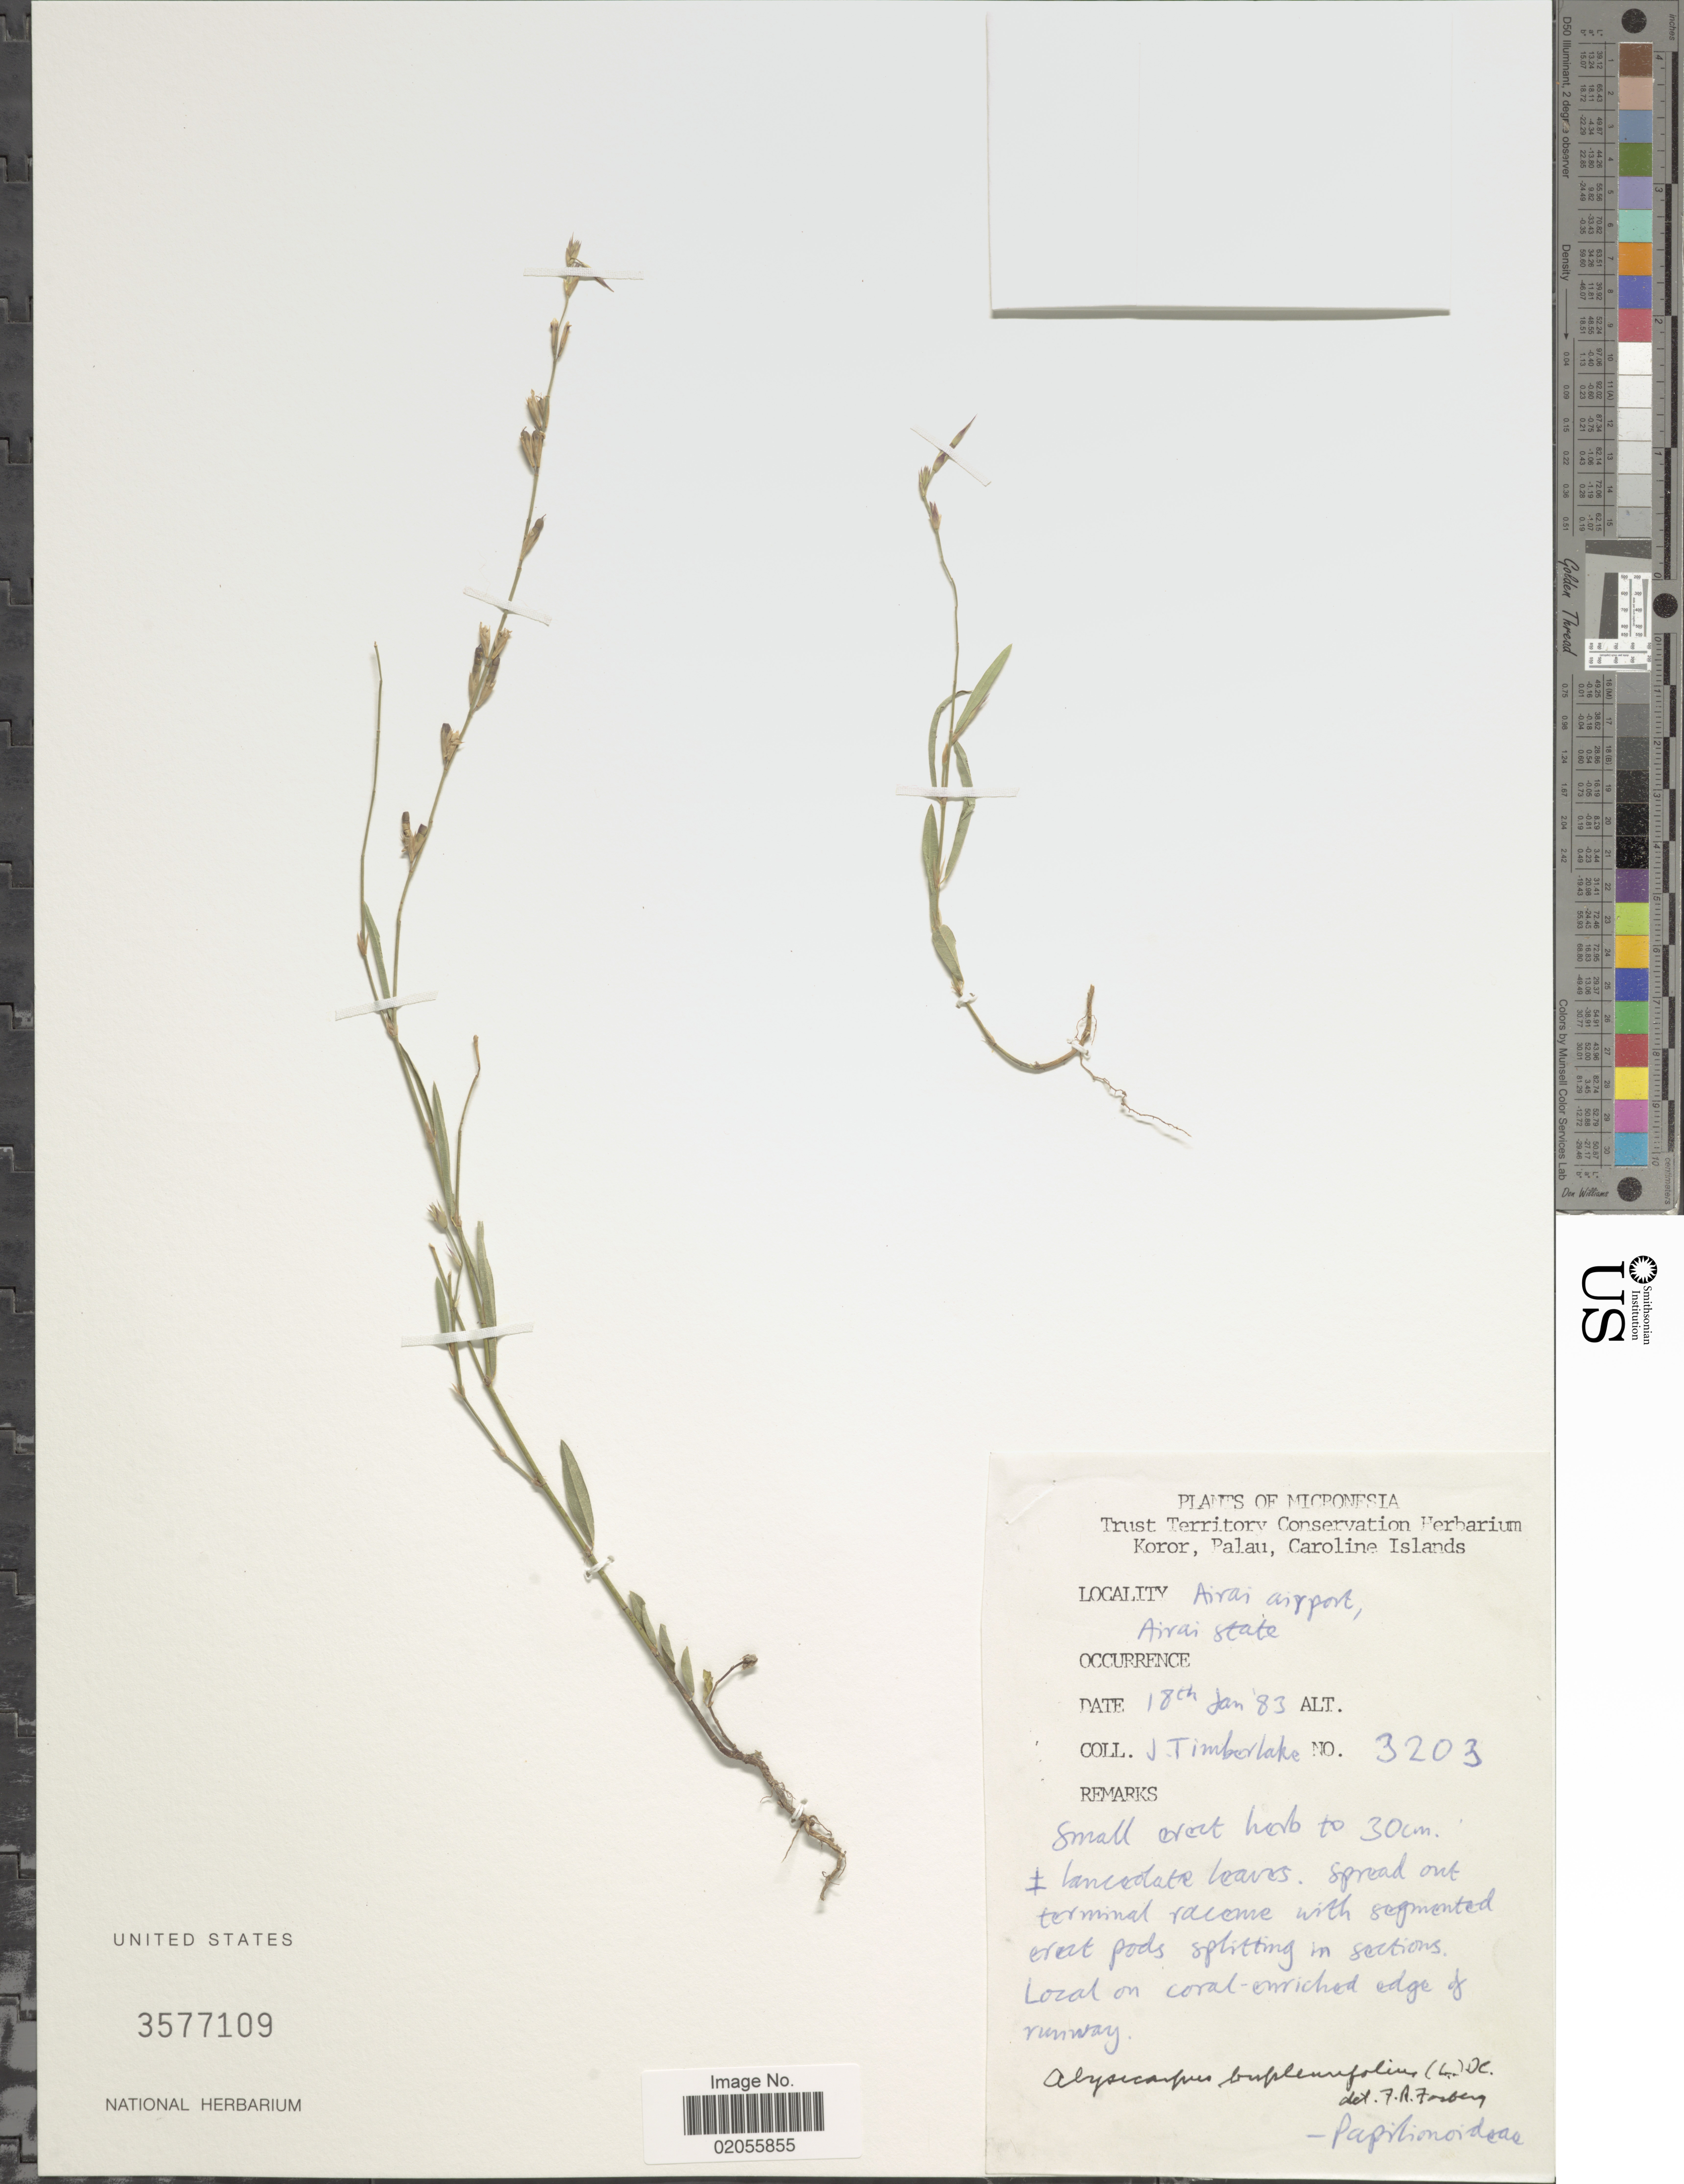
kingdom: Plantae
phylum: Tracheophyta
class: Magnoliopsida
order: Fabales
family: Fabaceae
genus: Alysicarpus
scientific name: Alysicarpus bupleurifolius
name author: (L.) DC.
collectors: J. Timberlake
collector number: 3203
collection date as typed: Transcribed d/m/y: 18/1/83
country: Micronesia, Federated States of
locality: Airai airport, Airai state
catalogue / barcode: US 3577109